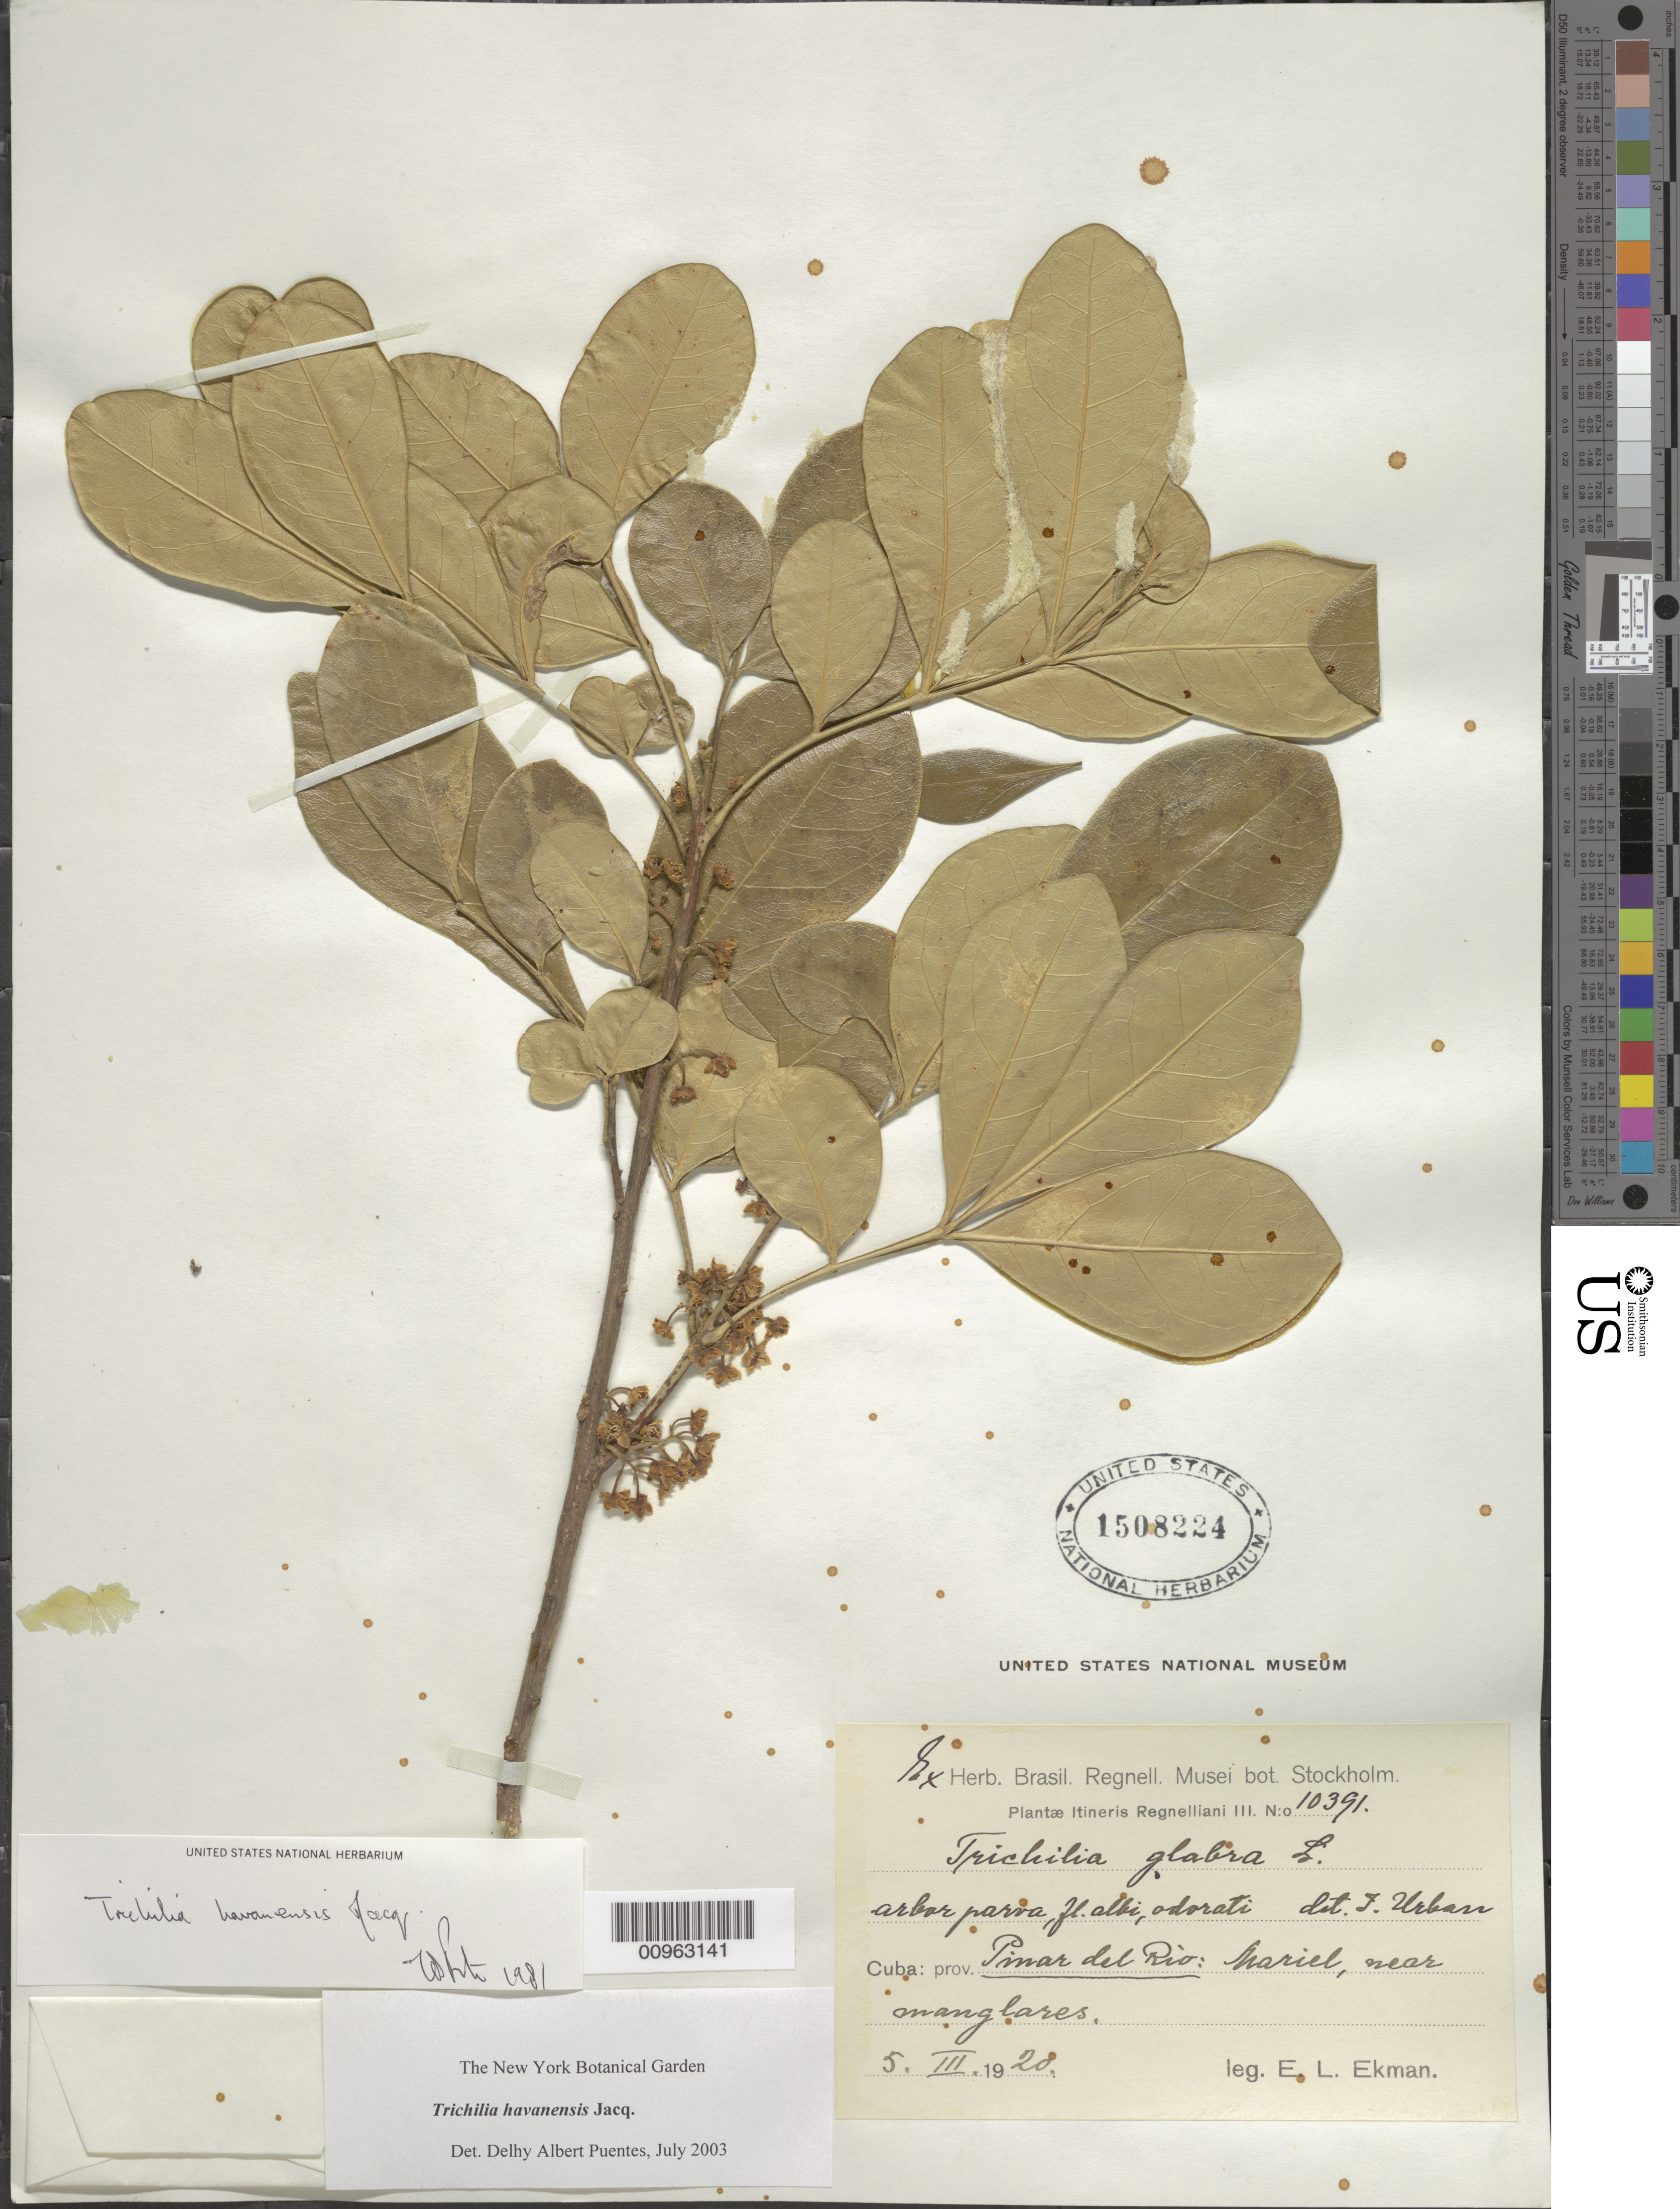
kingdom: Plantae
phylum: Tracheophyta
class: Magnoliopsida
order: Sapindales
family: Meliaceae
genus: Trichilia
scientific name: Trichilia havanensis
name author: Jacq.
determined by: Puentes, D. A.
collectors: E. L. Ekman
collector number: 10391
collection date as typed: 05 Mar 1920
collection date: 1920-03-05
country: Cuba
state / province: Pinar del Rio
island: Cuba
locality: Mariel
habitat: Near manglares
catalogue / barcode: US 1508224